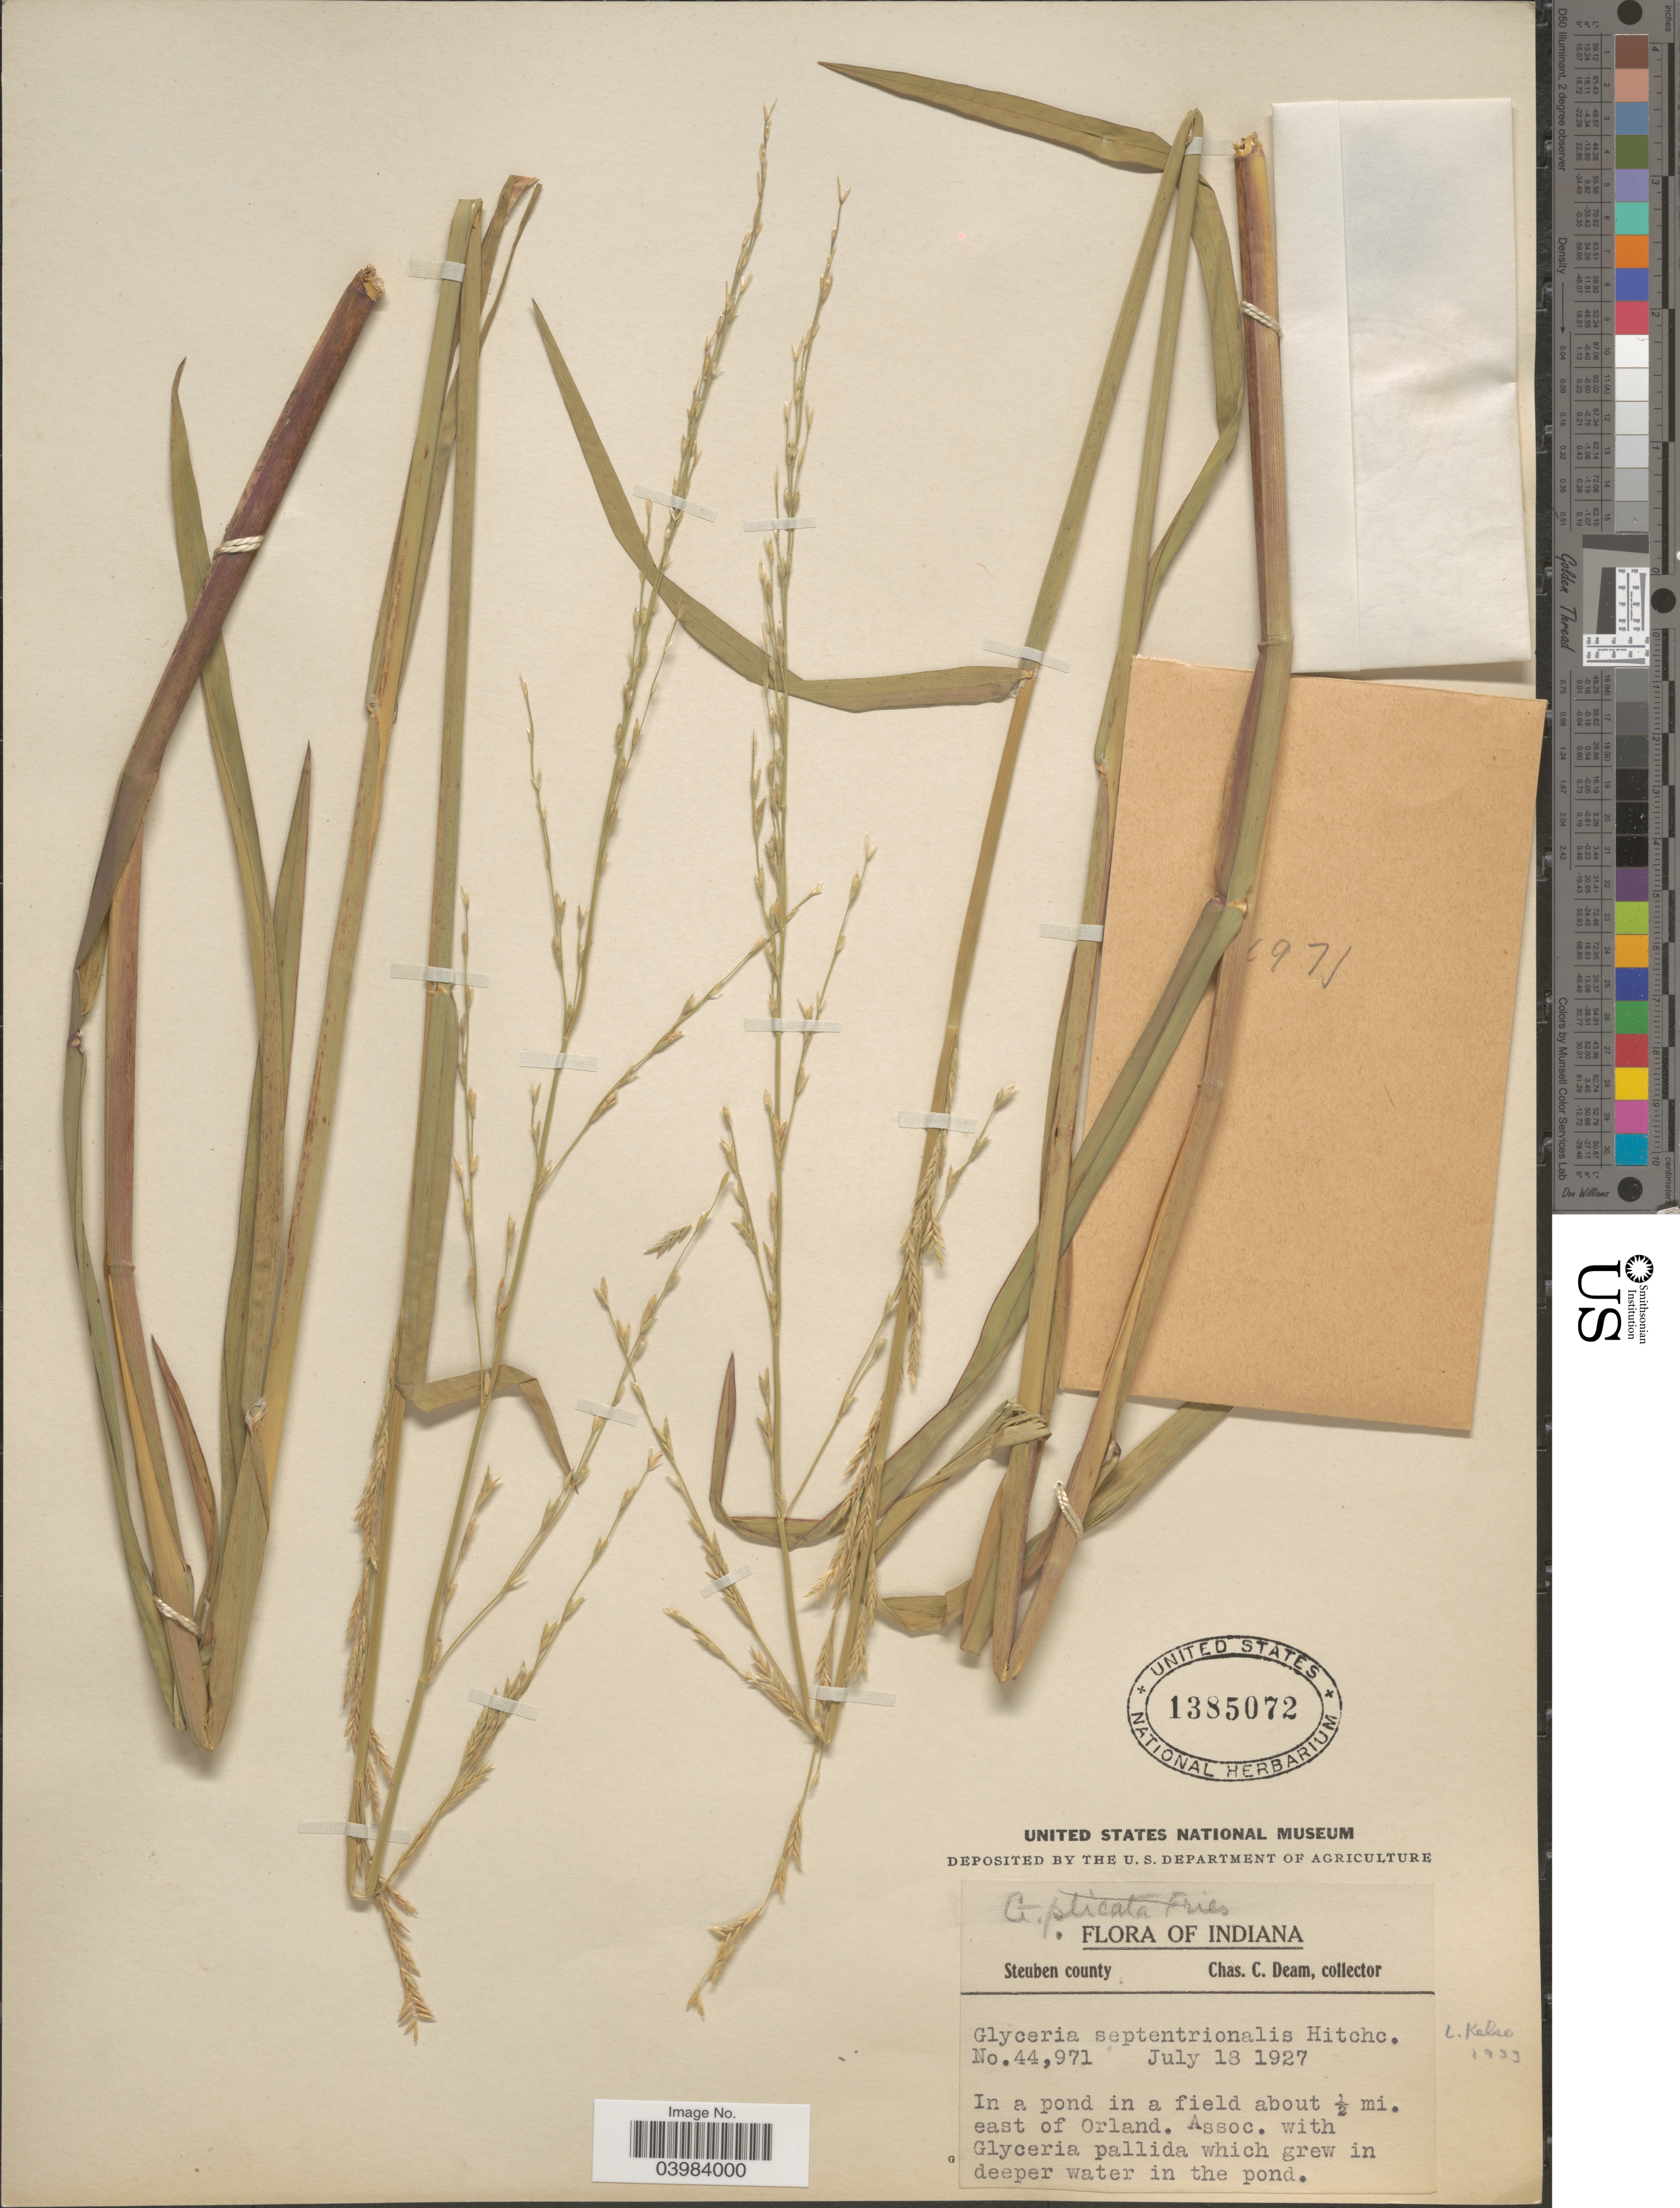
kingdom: Plantae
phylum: Tracheophyta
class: Liliopsida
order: Poales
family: Poaceae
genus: Glyceria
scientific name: Glyceria septentrionalis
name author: Hitchc.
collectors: C. C. Deam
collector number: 44971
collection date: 1927-07-18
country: United States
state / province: Indiana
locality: Steuben county. In a pond in a field about ½ mi. east of Orland.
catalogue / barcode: US 1385072